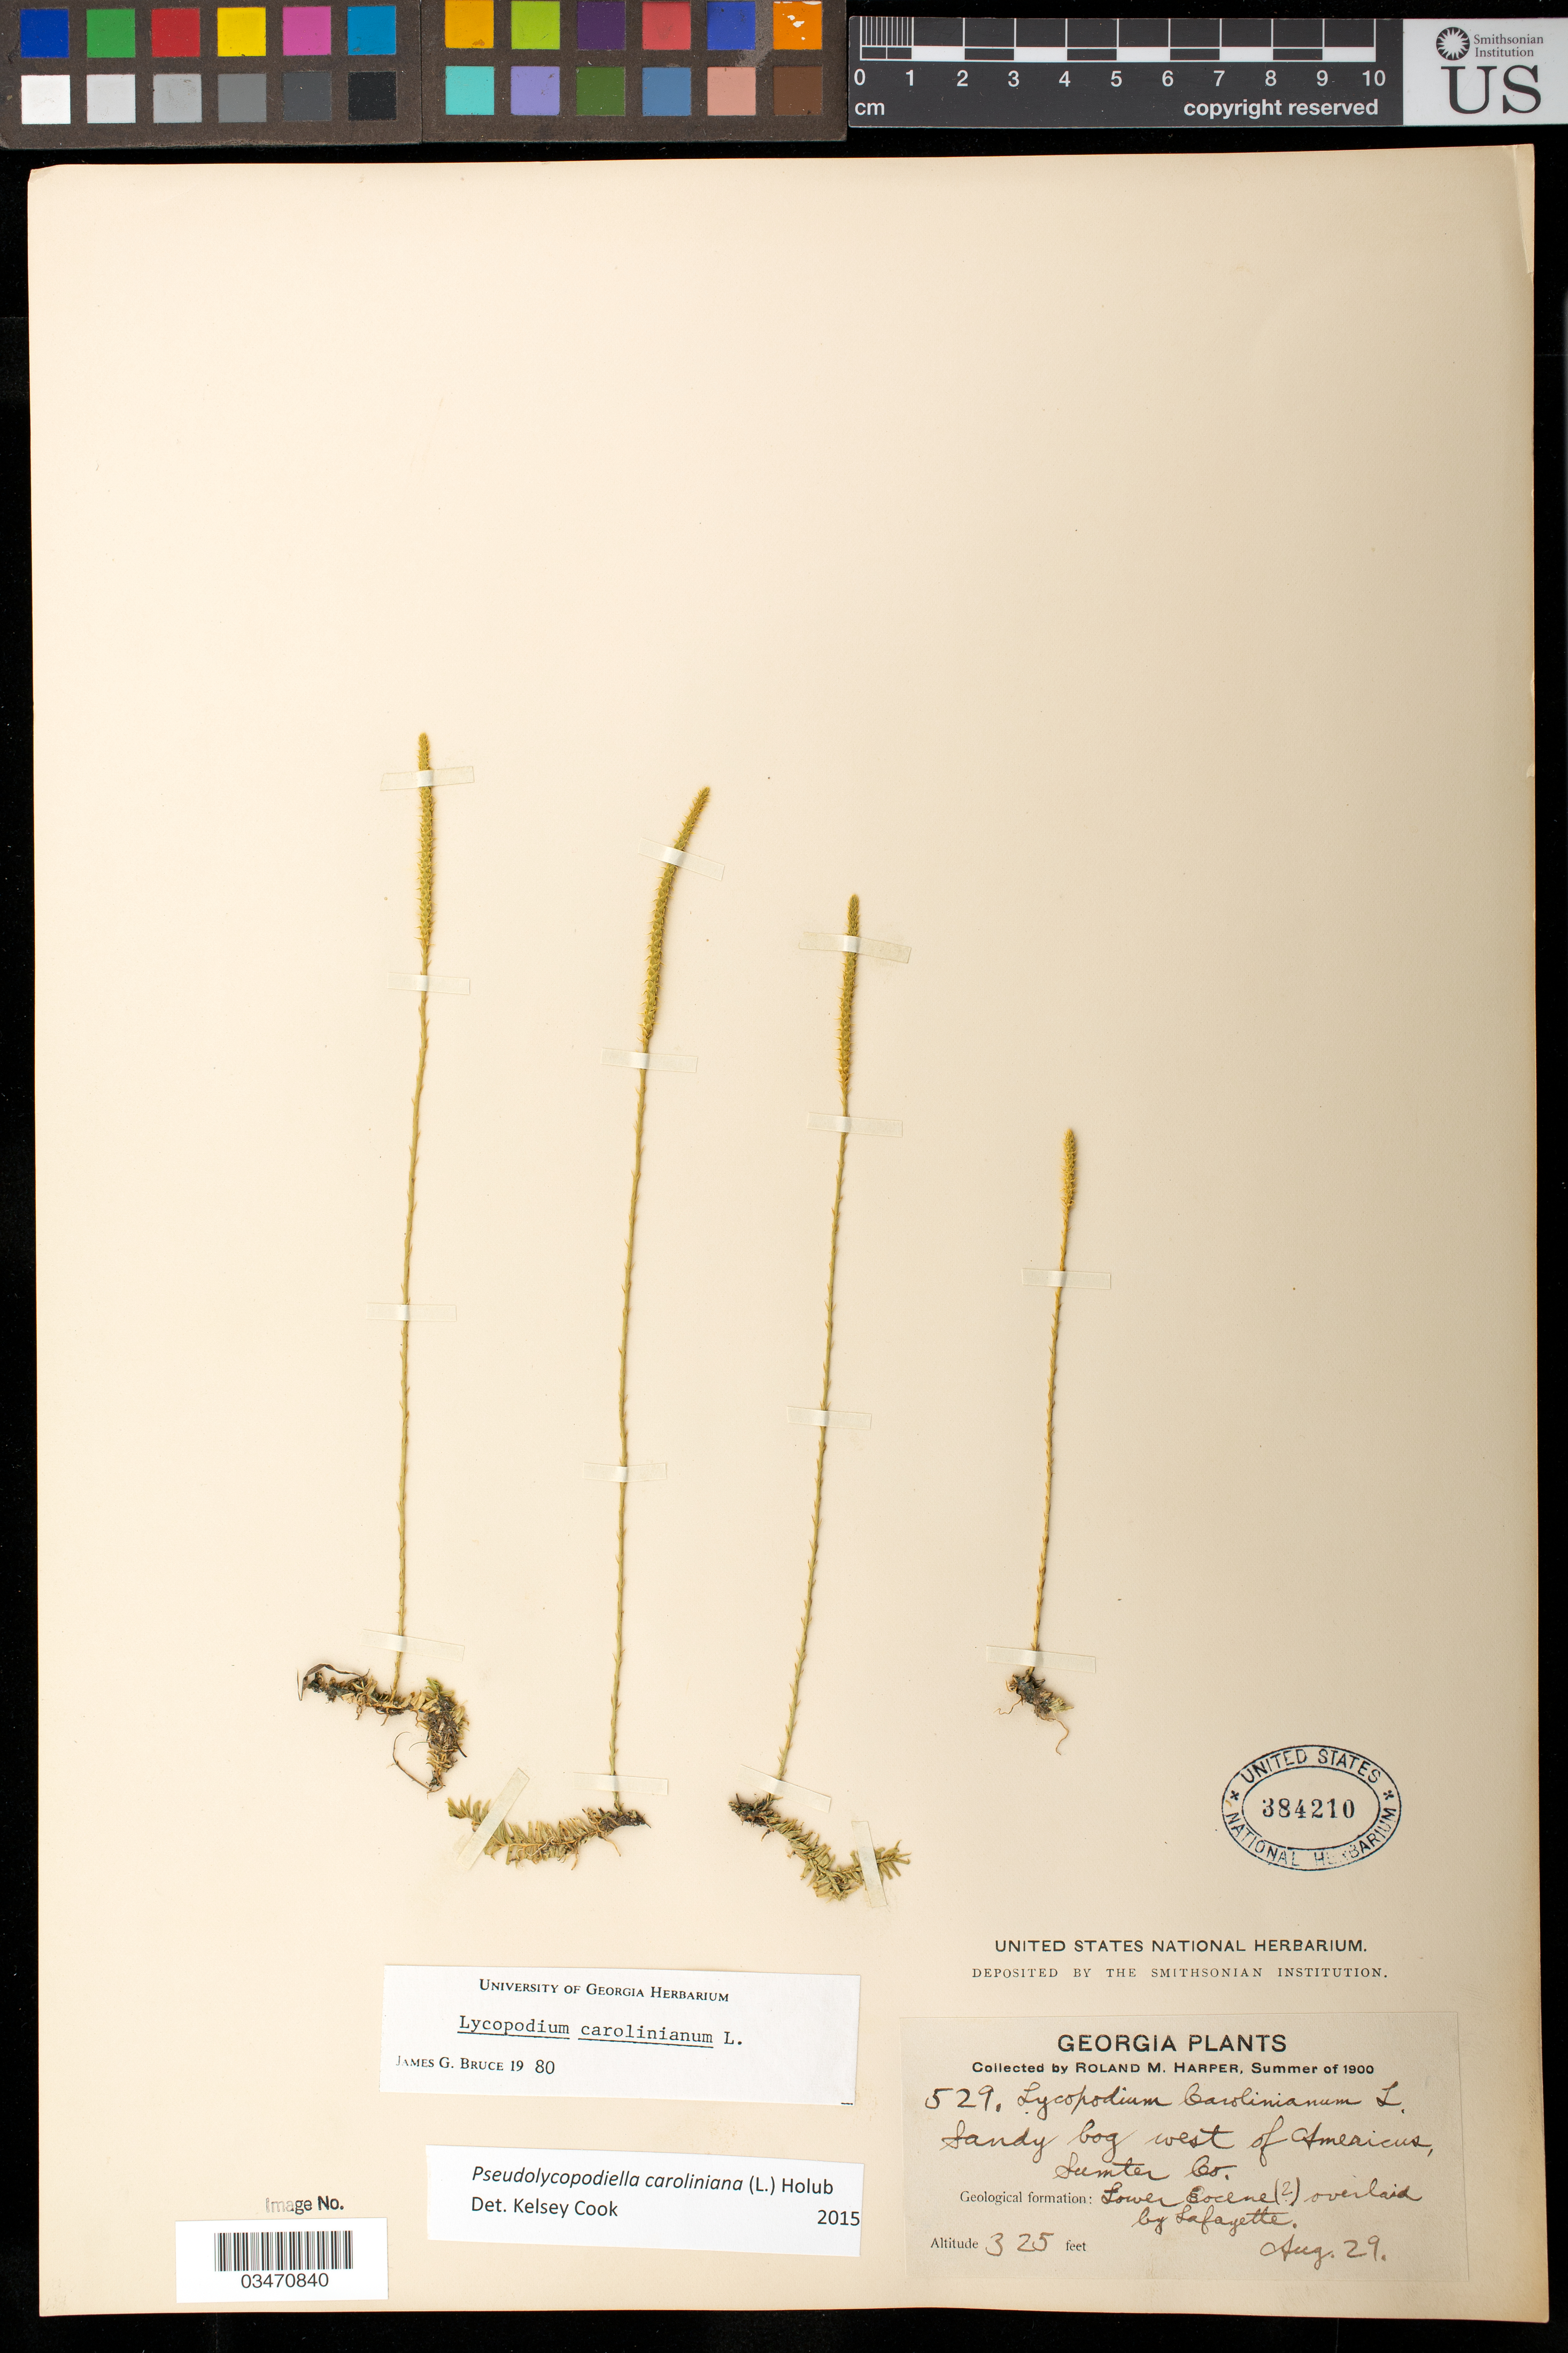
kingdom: Plantae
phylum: Tracheophyta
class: Lycopodiopsida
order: Lycopodiales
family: Lycopodiaceae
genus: Pseudolycopodiella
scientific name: Pseudolycopodiella caroliniana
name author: (L.) Holub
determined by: Cook, K.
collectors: R. M. Harper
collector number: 529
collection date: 1900-08-29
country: United States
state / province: Georgia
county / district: Sumter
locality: W of Americus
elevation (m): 99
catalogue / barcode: US 384210